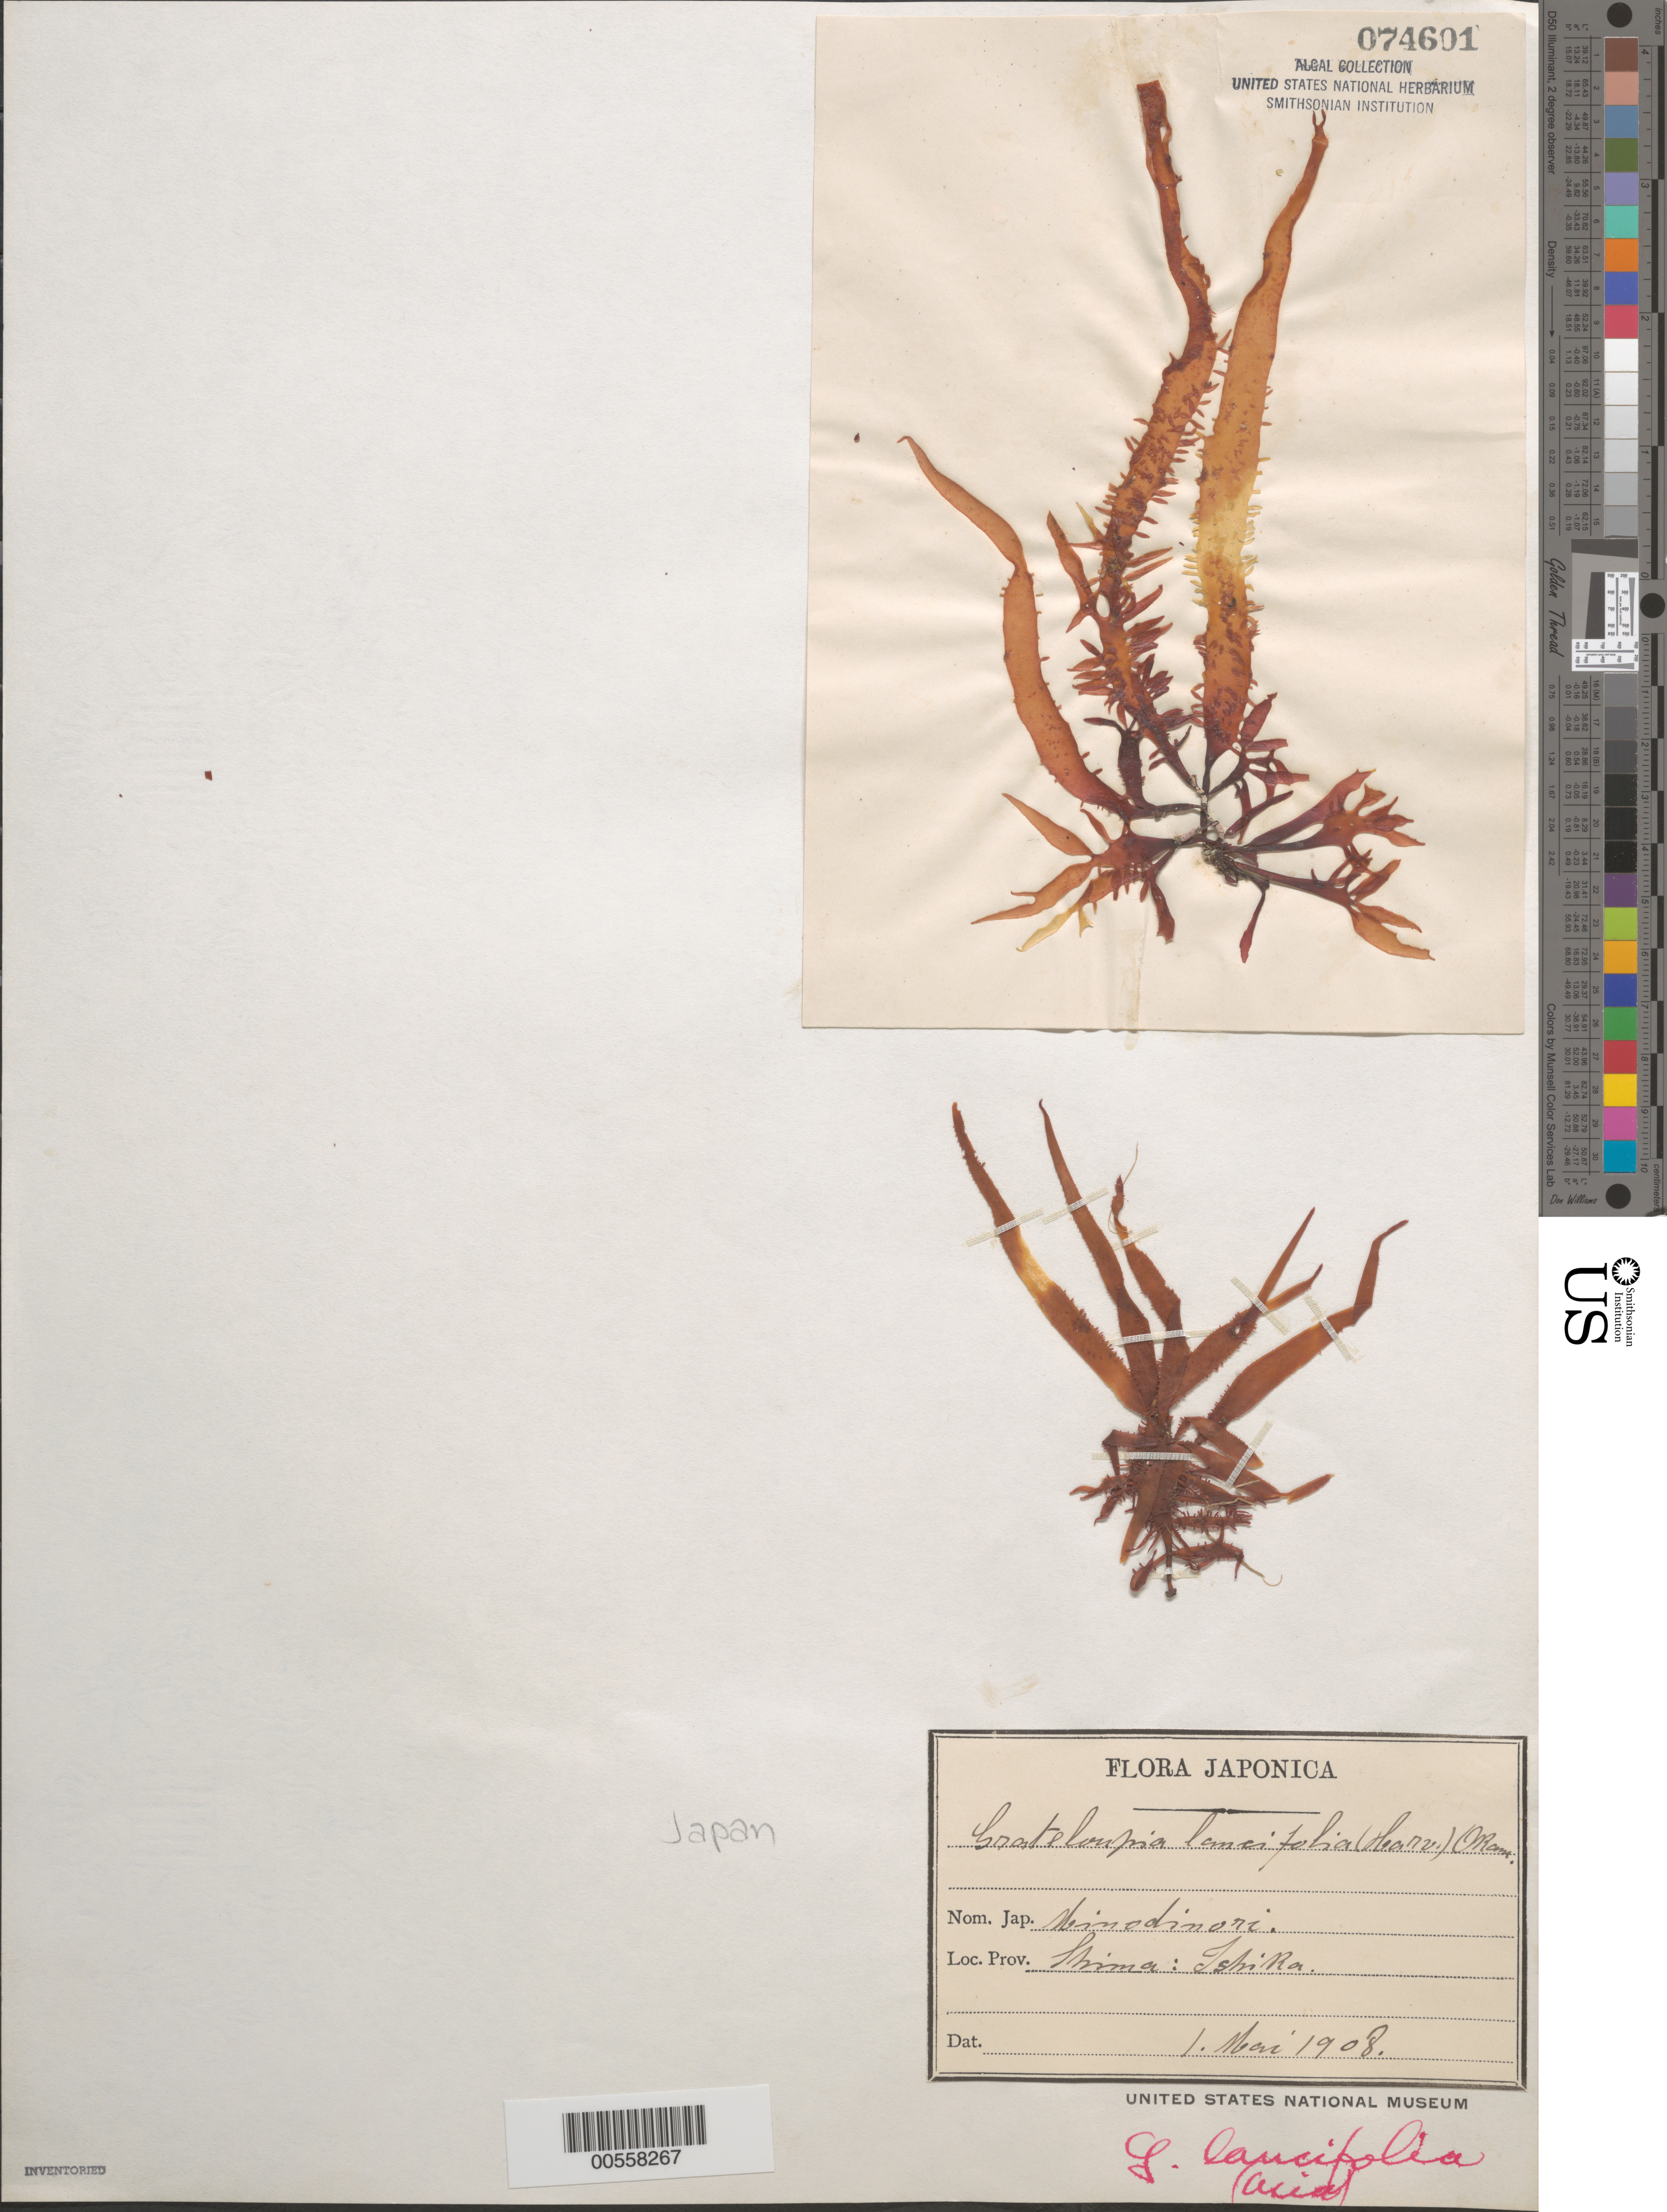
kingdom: Plantae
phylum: Rhodophyta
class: Florideophyceae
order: Halymeniales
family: Halymeniaceae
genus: Polyopes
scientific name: Polyopes lancifolius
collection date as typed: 01 May 1908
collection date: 1908-05-01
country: Japan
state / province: Mie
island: Honshu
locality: Ijika (Ishika)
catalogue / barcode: US 74601